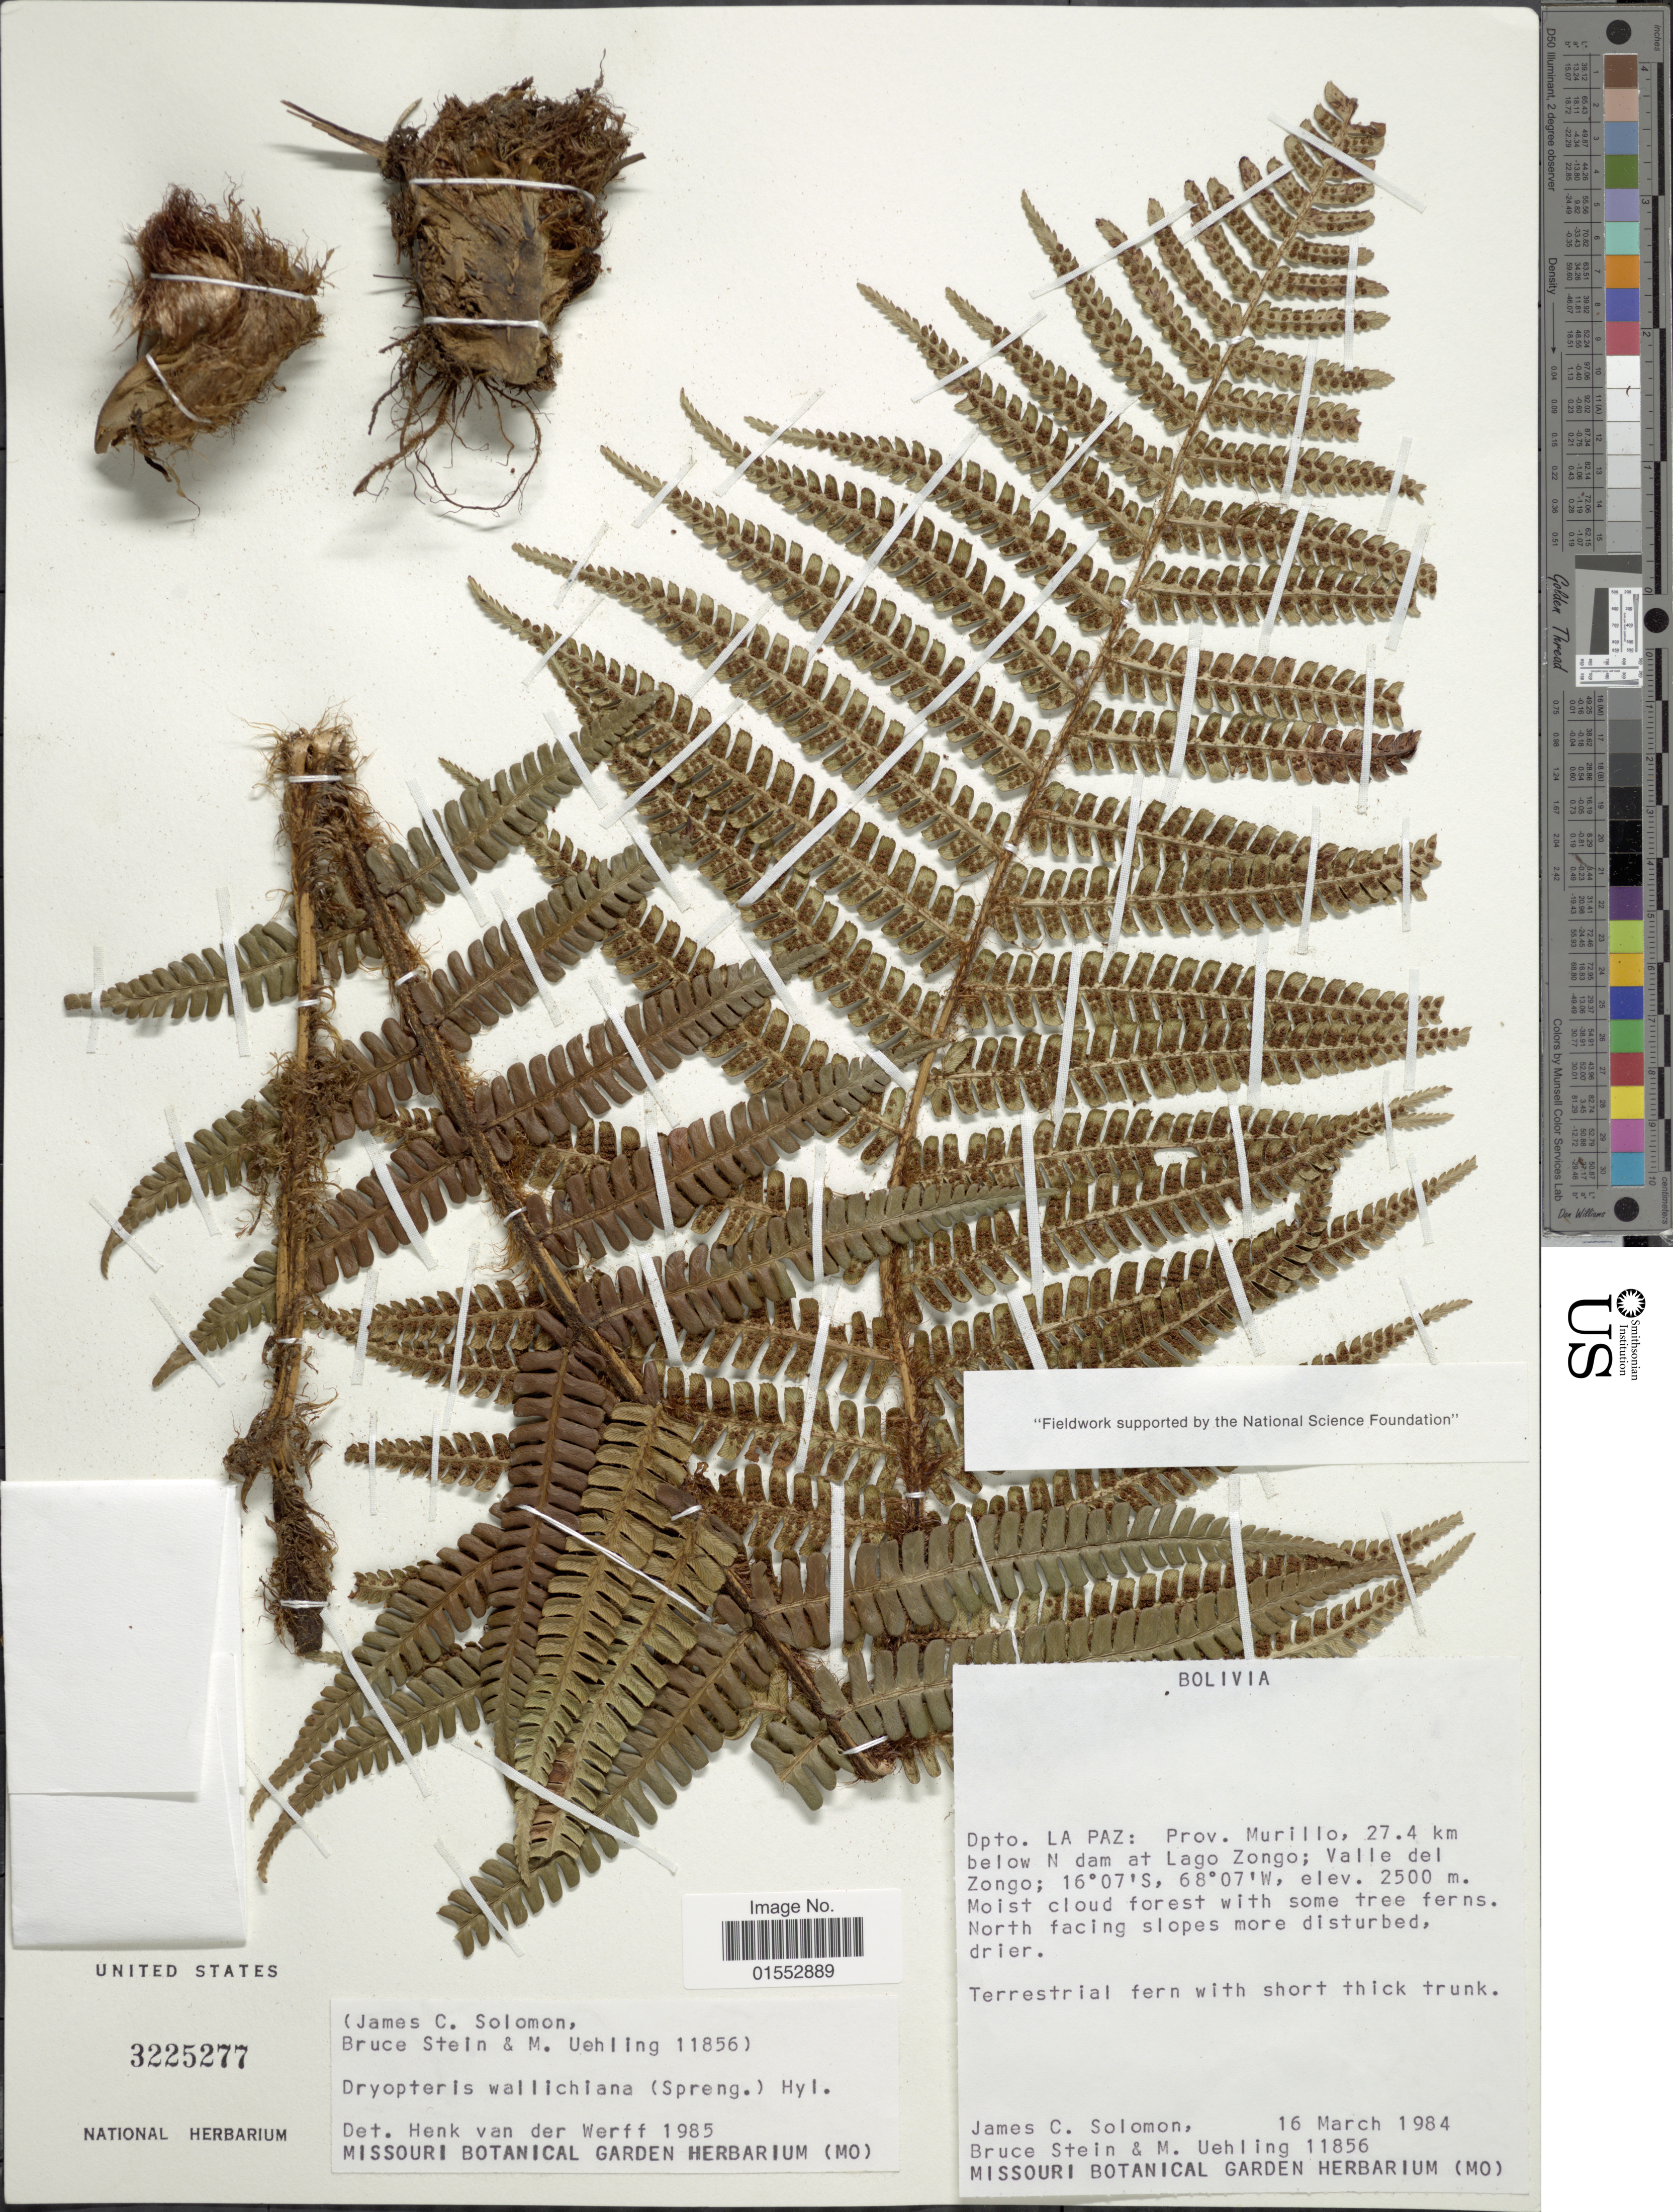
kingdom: Plantae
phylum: Tracheophyta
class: Polypodiopsida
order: Polypodiales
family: Dryopteridaceae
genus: Dryopteris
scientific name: Dryopteris wallichiana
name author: (Spreng.) Hyl.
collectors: J. C. Solomon, B. A. Stein & M. Uehling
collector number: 11856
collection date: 1984-03-16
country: Bolivia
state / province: La Paz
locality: Dpto. La Paz: Prov. Murillo, 27.4 km below N dam at Lago Zongo; valle del Zongo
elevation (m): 2500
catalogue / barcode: US 3225277